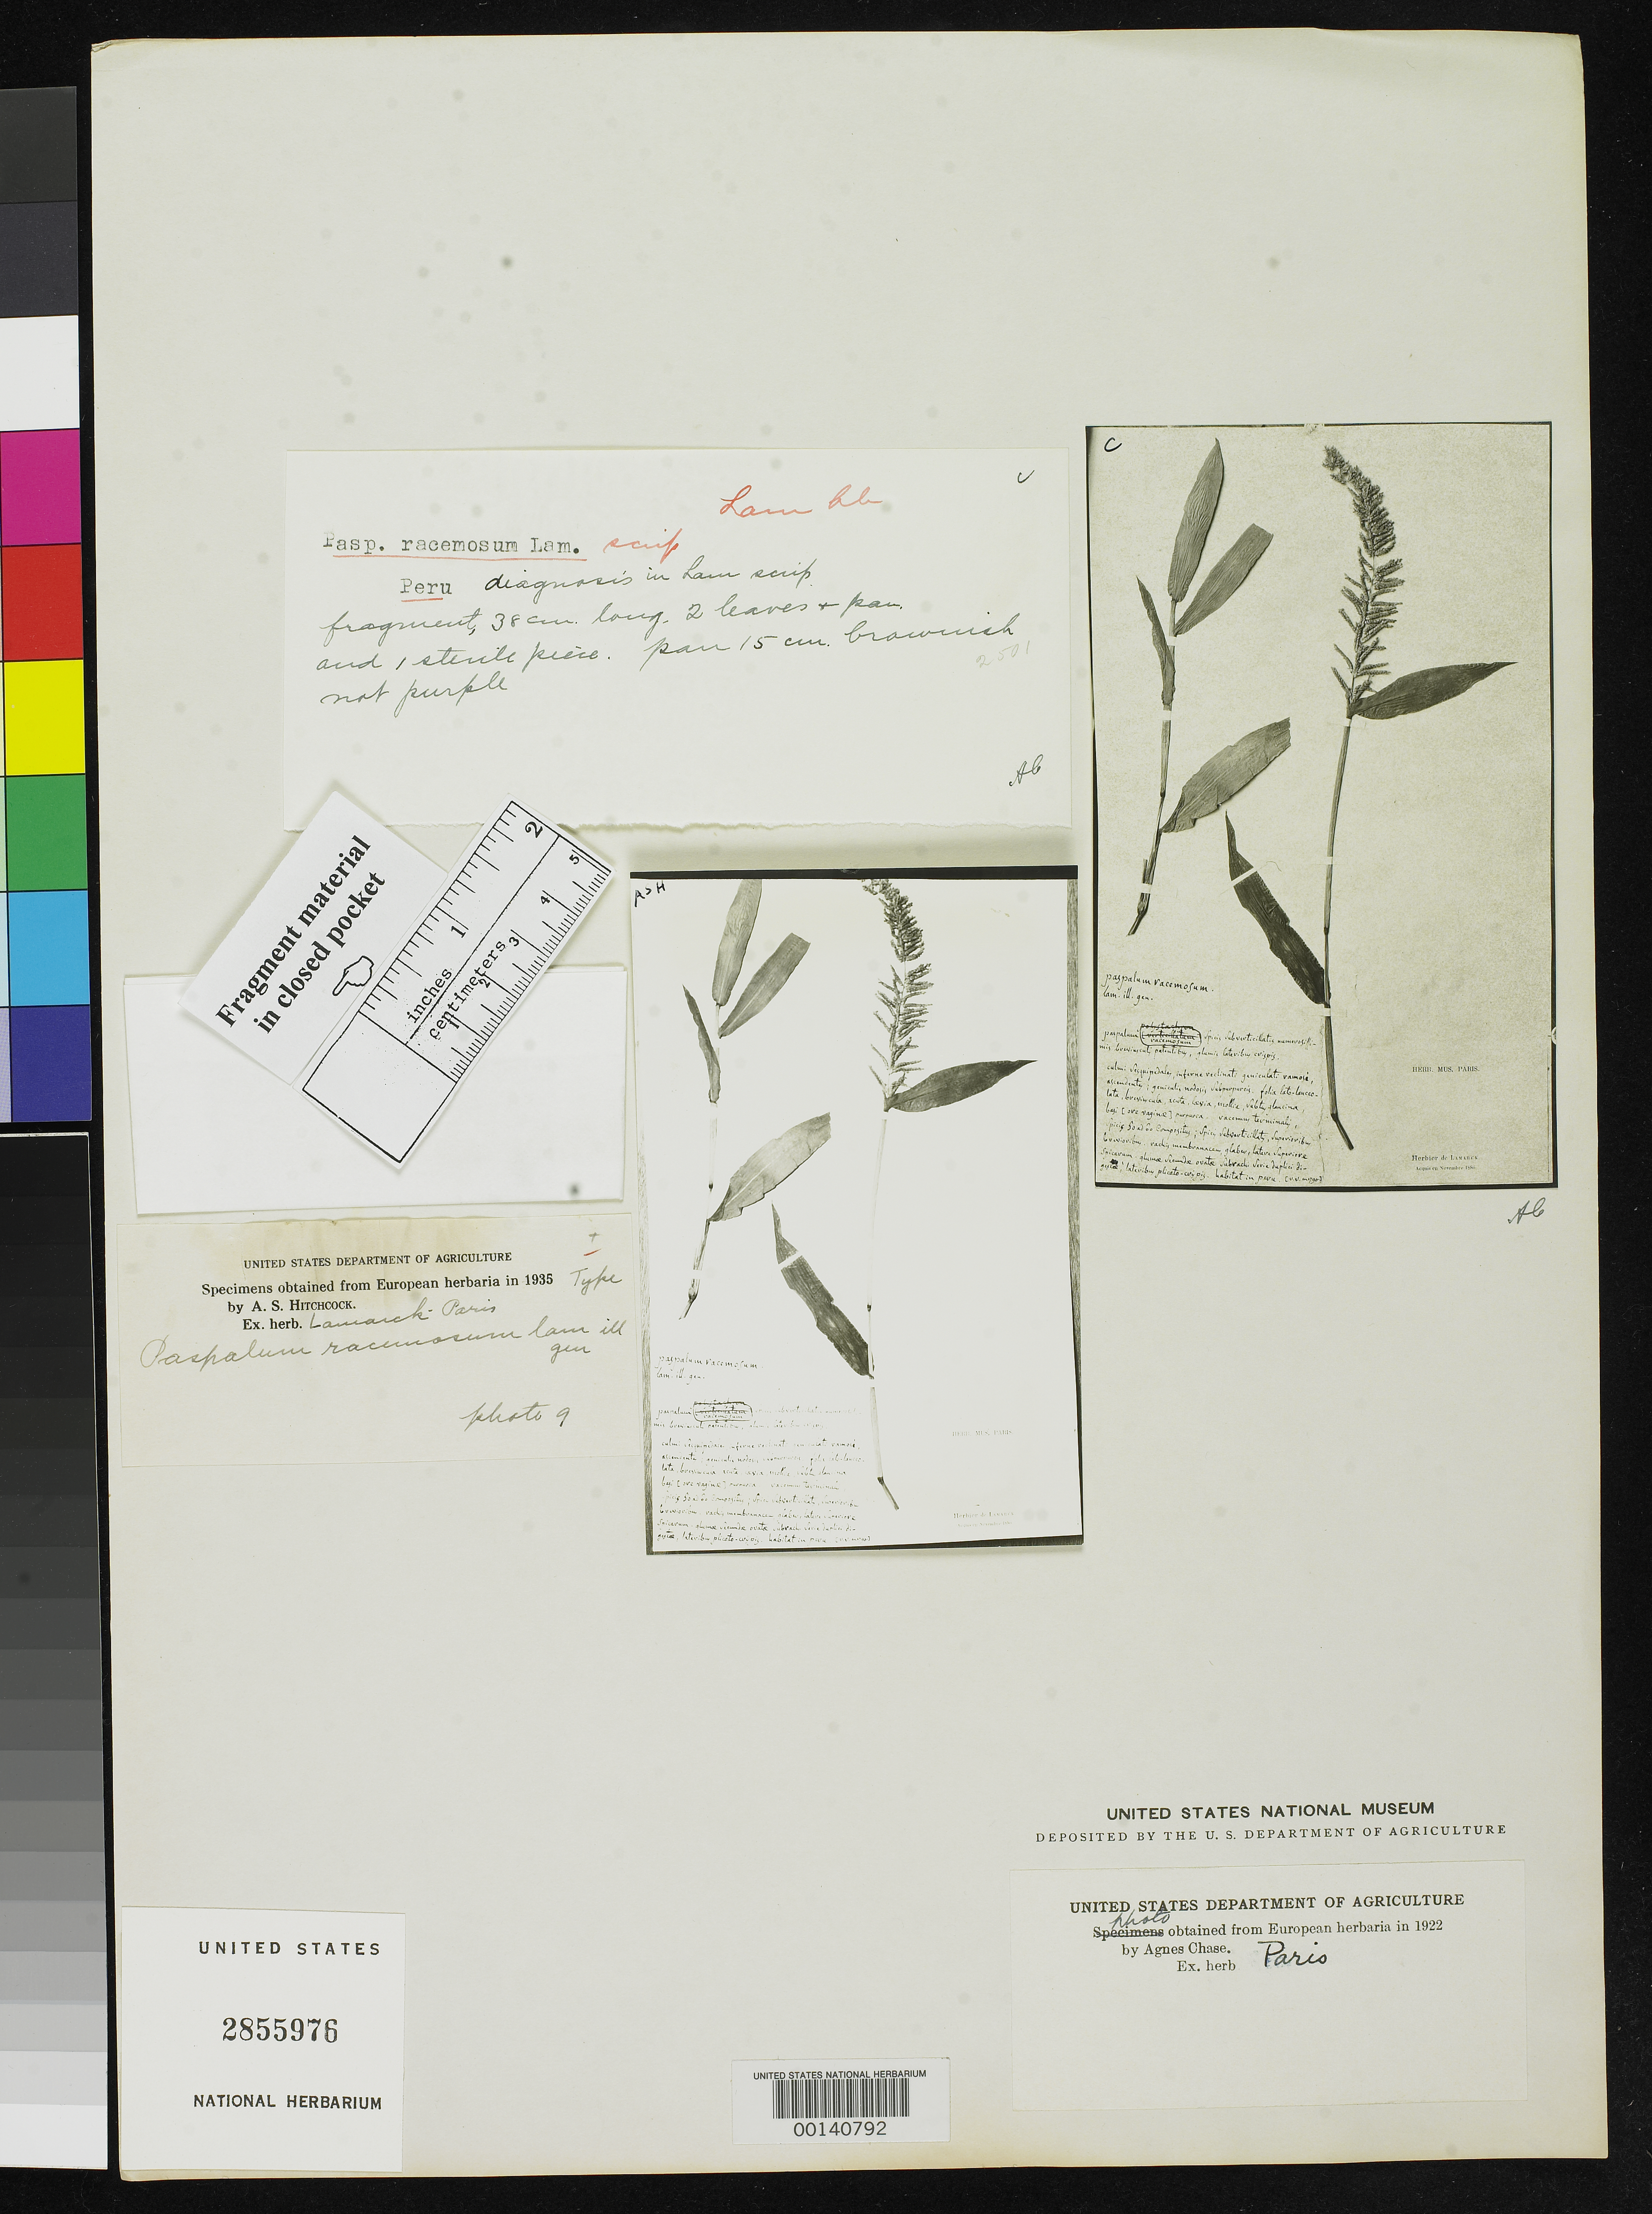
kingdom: Plantae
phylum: Tracheophyta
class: Liliopsida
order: Poales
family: Poaceae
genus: Paspalum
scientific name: Paspalum racemosum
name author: Lam.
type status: Type Fragment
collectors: C. Boutelou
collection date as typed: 1790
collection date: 1790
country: Peru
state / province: San Martín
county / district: Mariscal Cáceres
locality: Rio Huallaga, margen Derecha del; Balsa Probana; dtto. Tocache Nuevo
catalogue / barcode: US 2855976